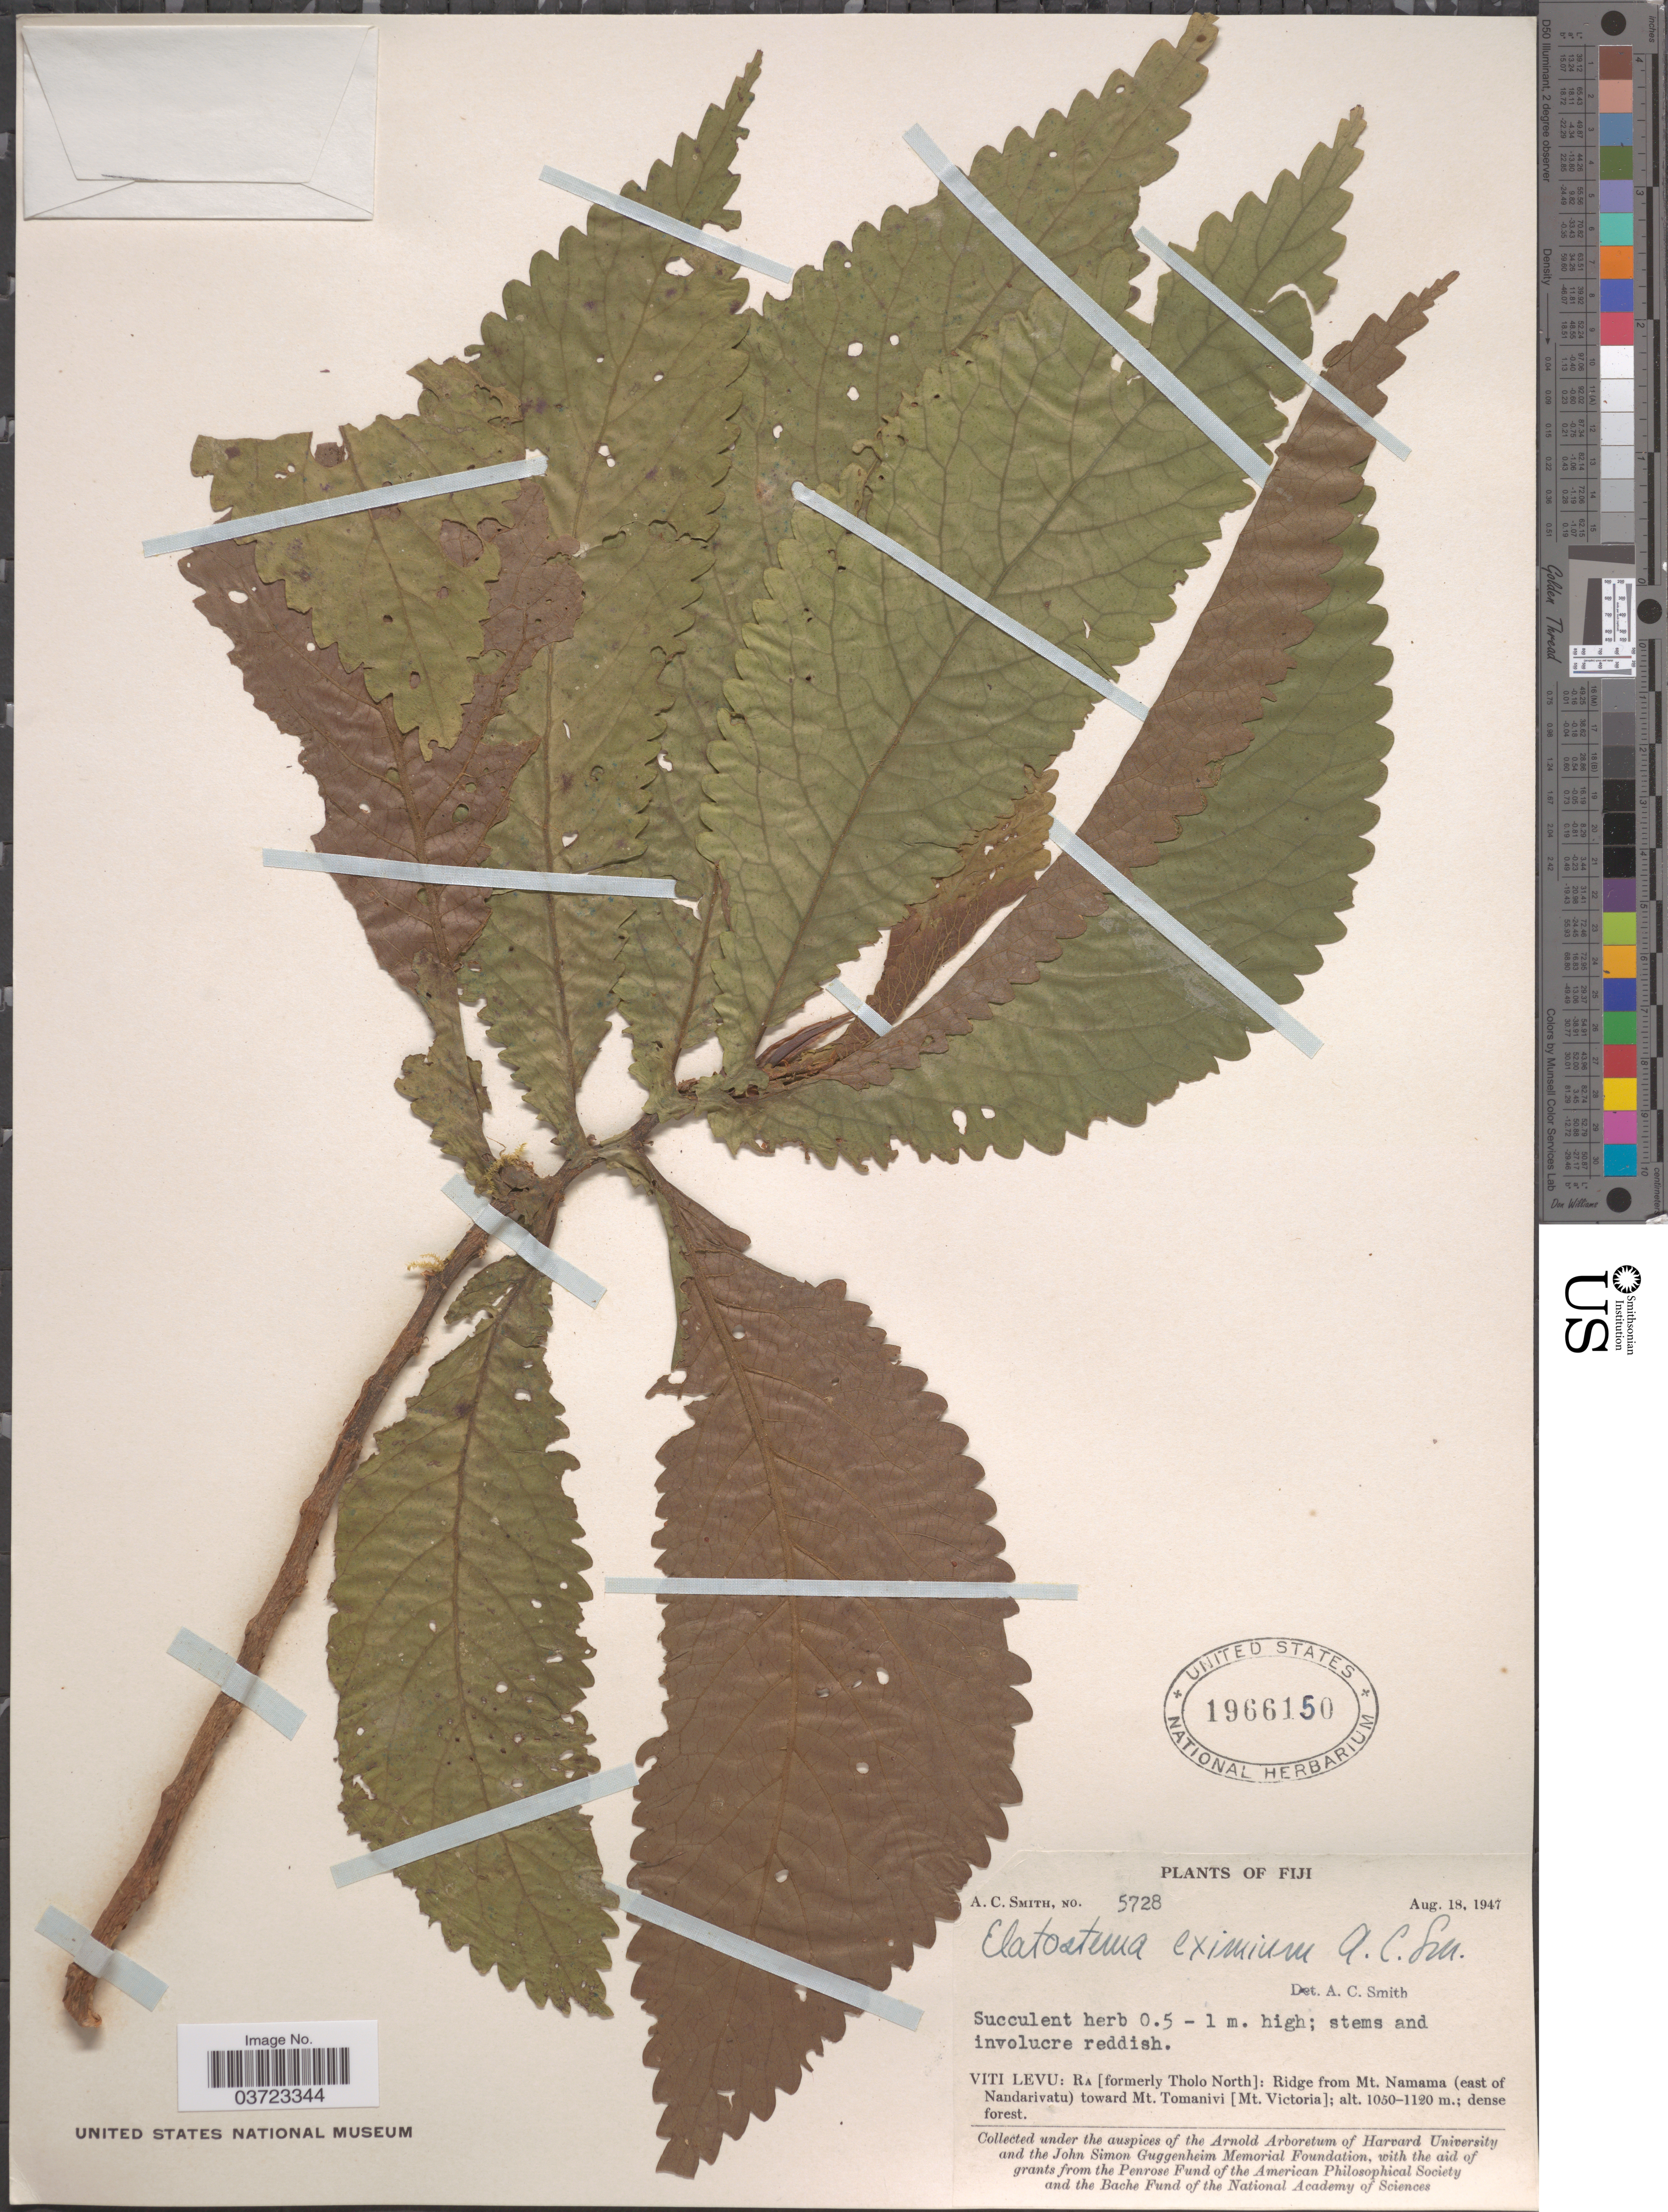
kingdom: Plantae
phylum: Tracheophyta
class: Magnoliopsida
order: Rosales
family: Urticaceae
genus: Elatostema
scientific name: Elatostema eximium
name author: A.C. Sm.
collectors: A. C. Smith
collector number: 5728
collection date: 1947-08-18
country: Fiji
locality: Viti Levu: Ra [formerly Tholo North]: Ridge from Mt. Namama (east of Nandarivatu) toward Mt. Tomanivi [Mt. Victoria].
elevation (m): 1050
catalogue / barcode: US 1966150